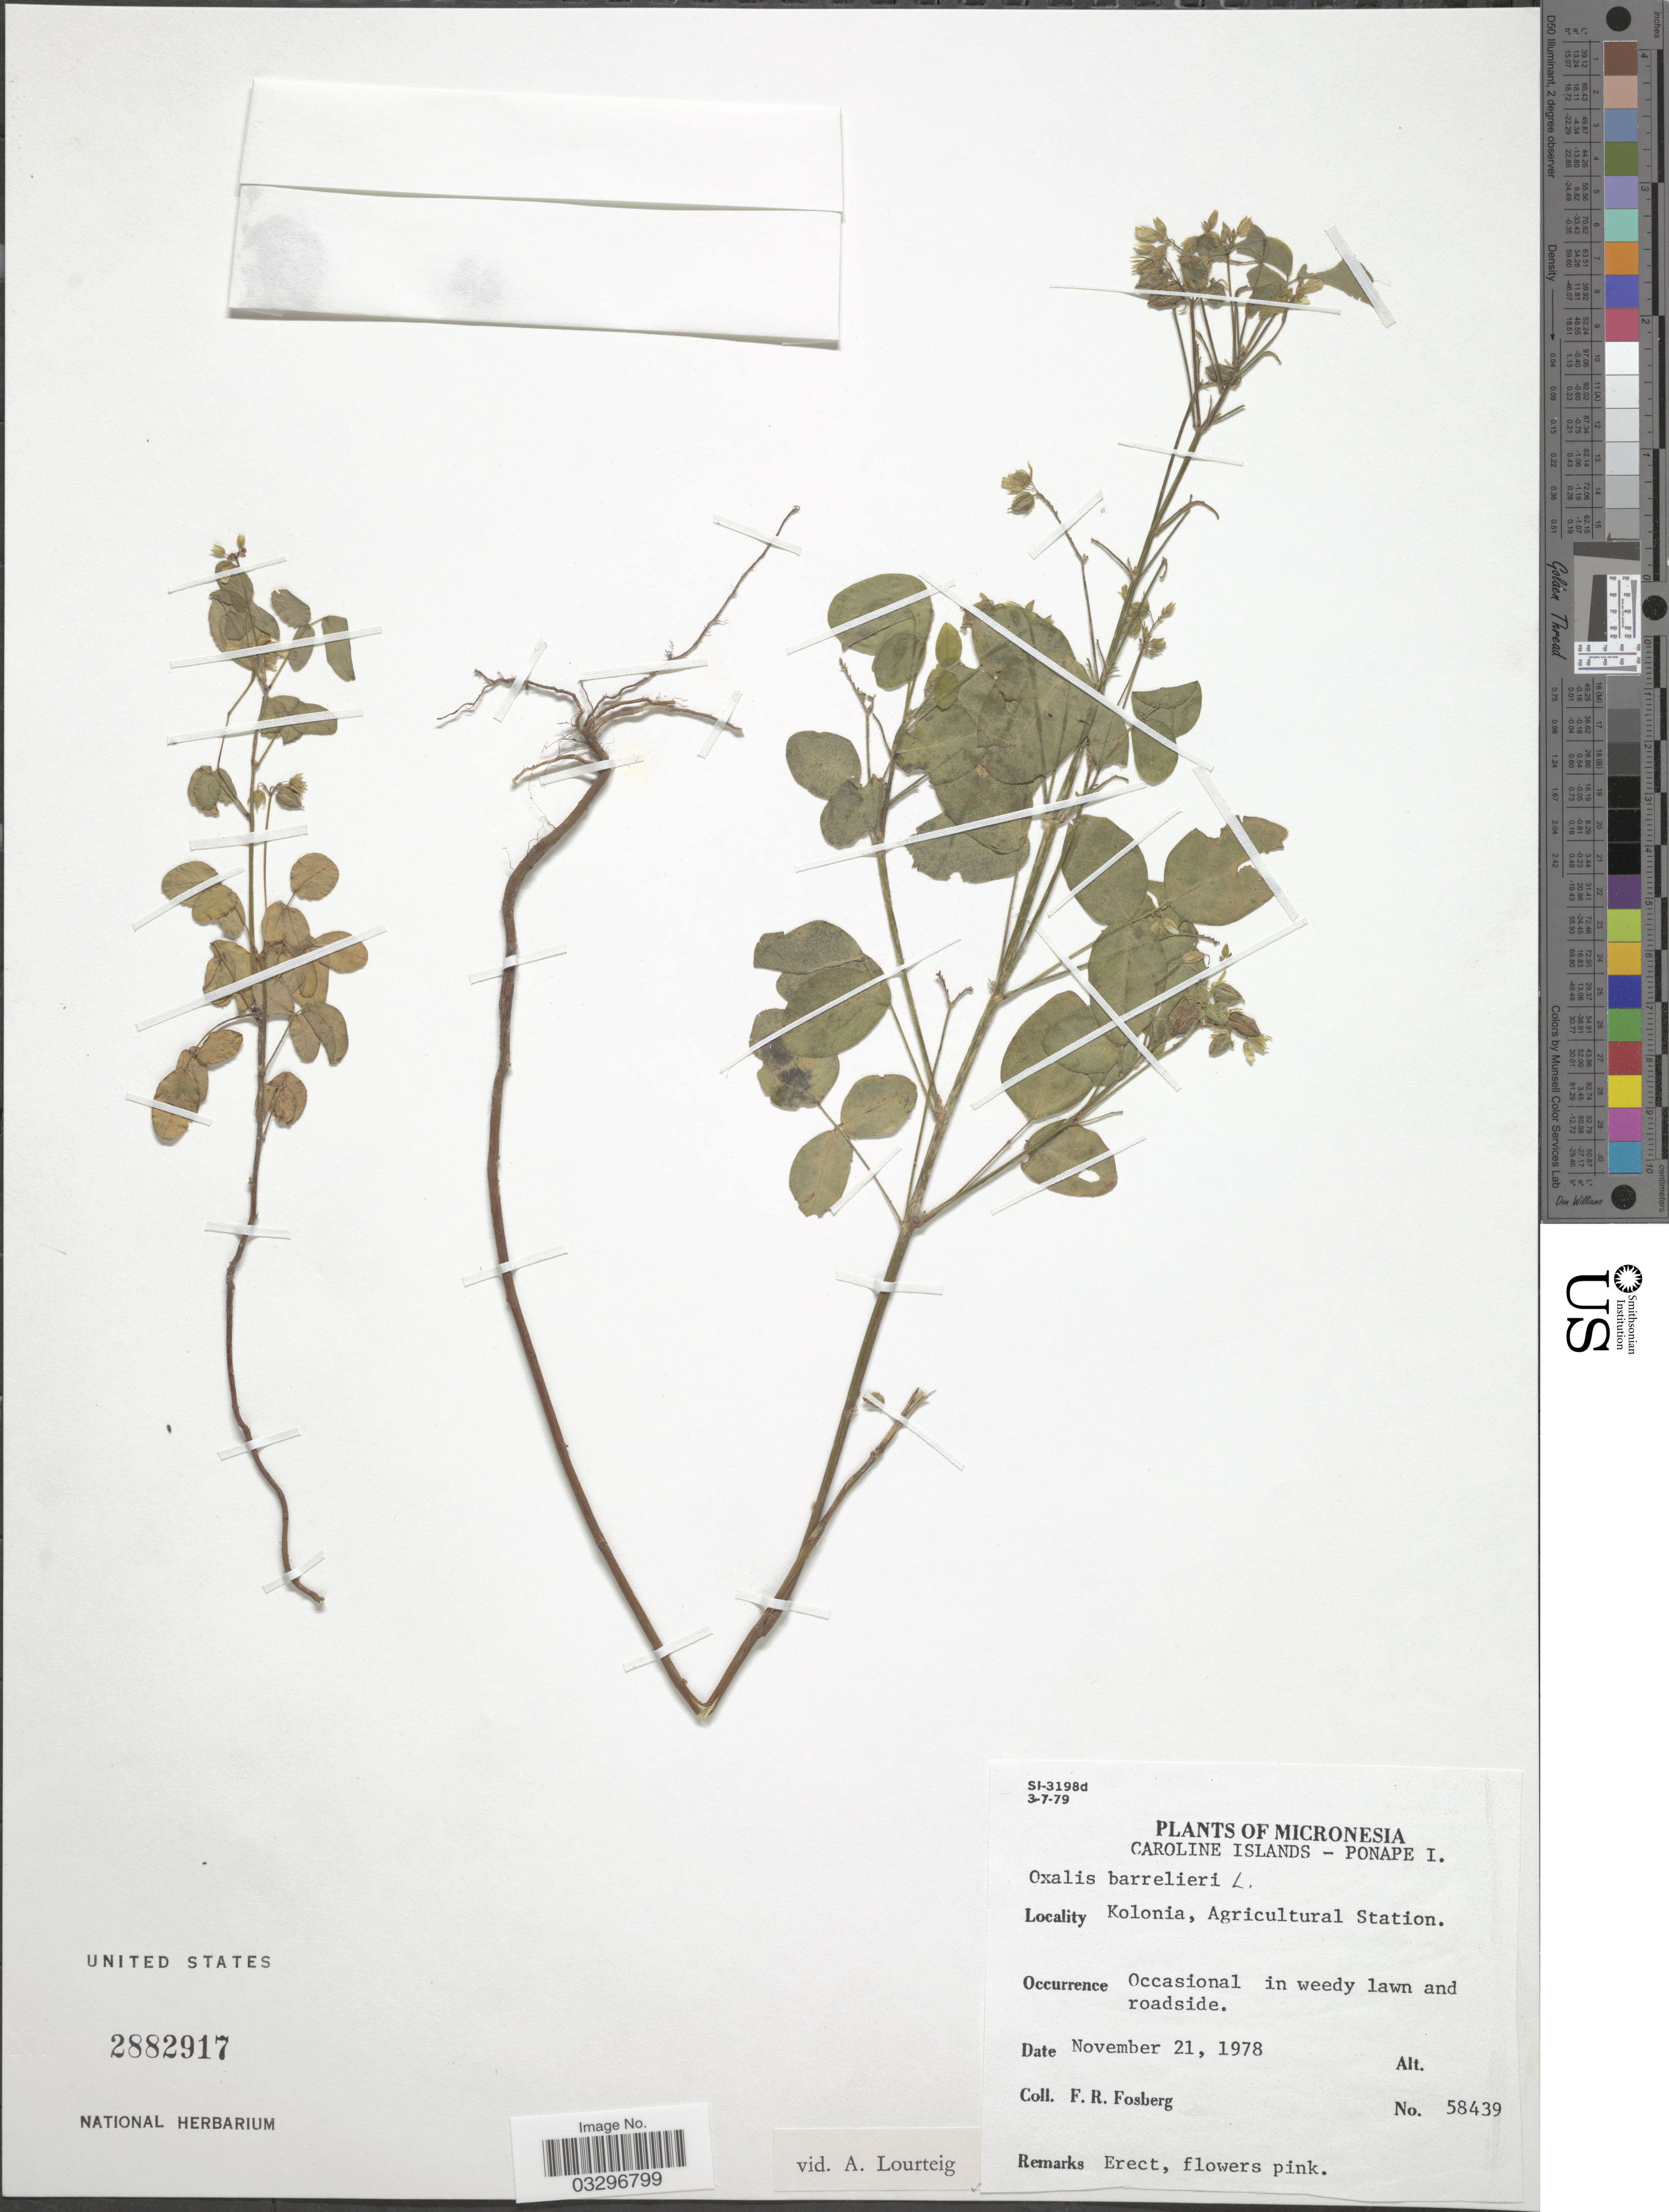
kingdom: Plantae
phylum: Tracheophyta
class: Magnoliopsida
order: Oxalidales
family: Oxalidaceae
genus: Oxalis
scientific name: Oxalis barrelieri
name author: L.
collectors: F. R. Fosberg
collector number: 58439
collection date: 1978-11-21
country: Micronesia, Federated States of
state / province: Pohnpei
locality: Caroline Islands - Ponape I. Kolonia, Agricultural Station.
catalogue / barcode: US 2882917